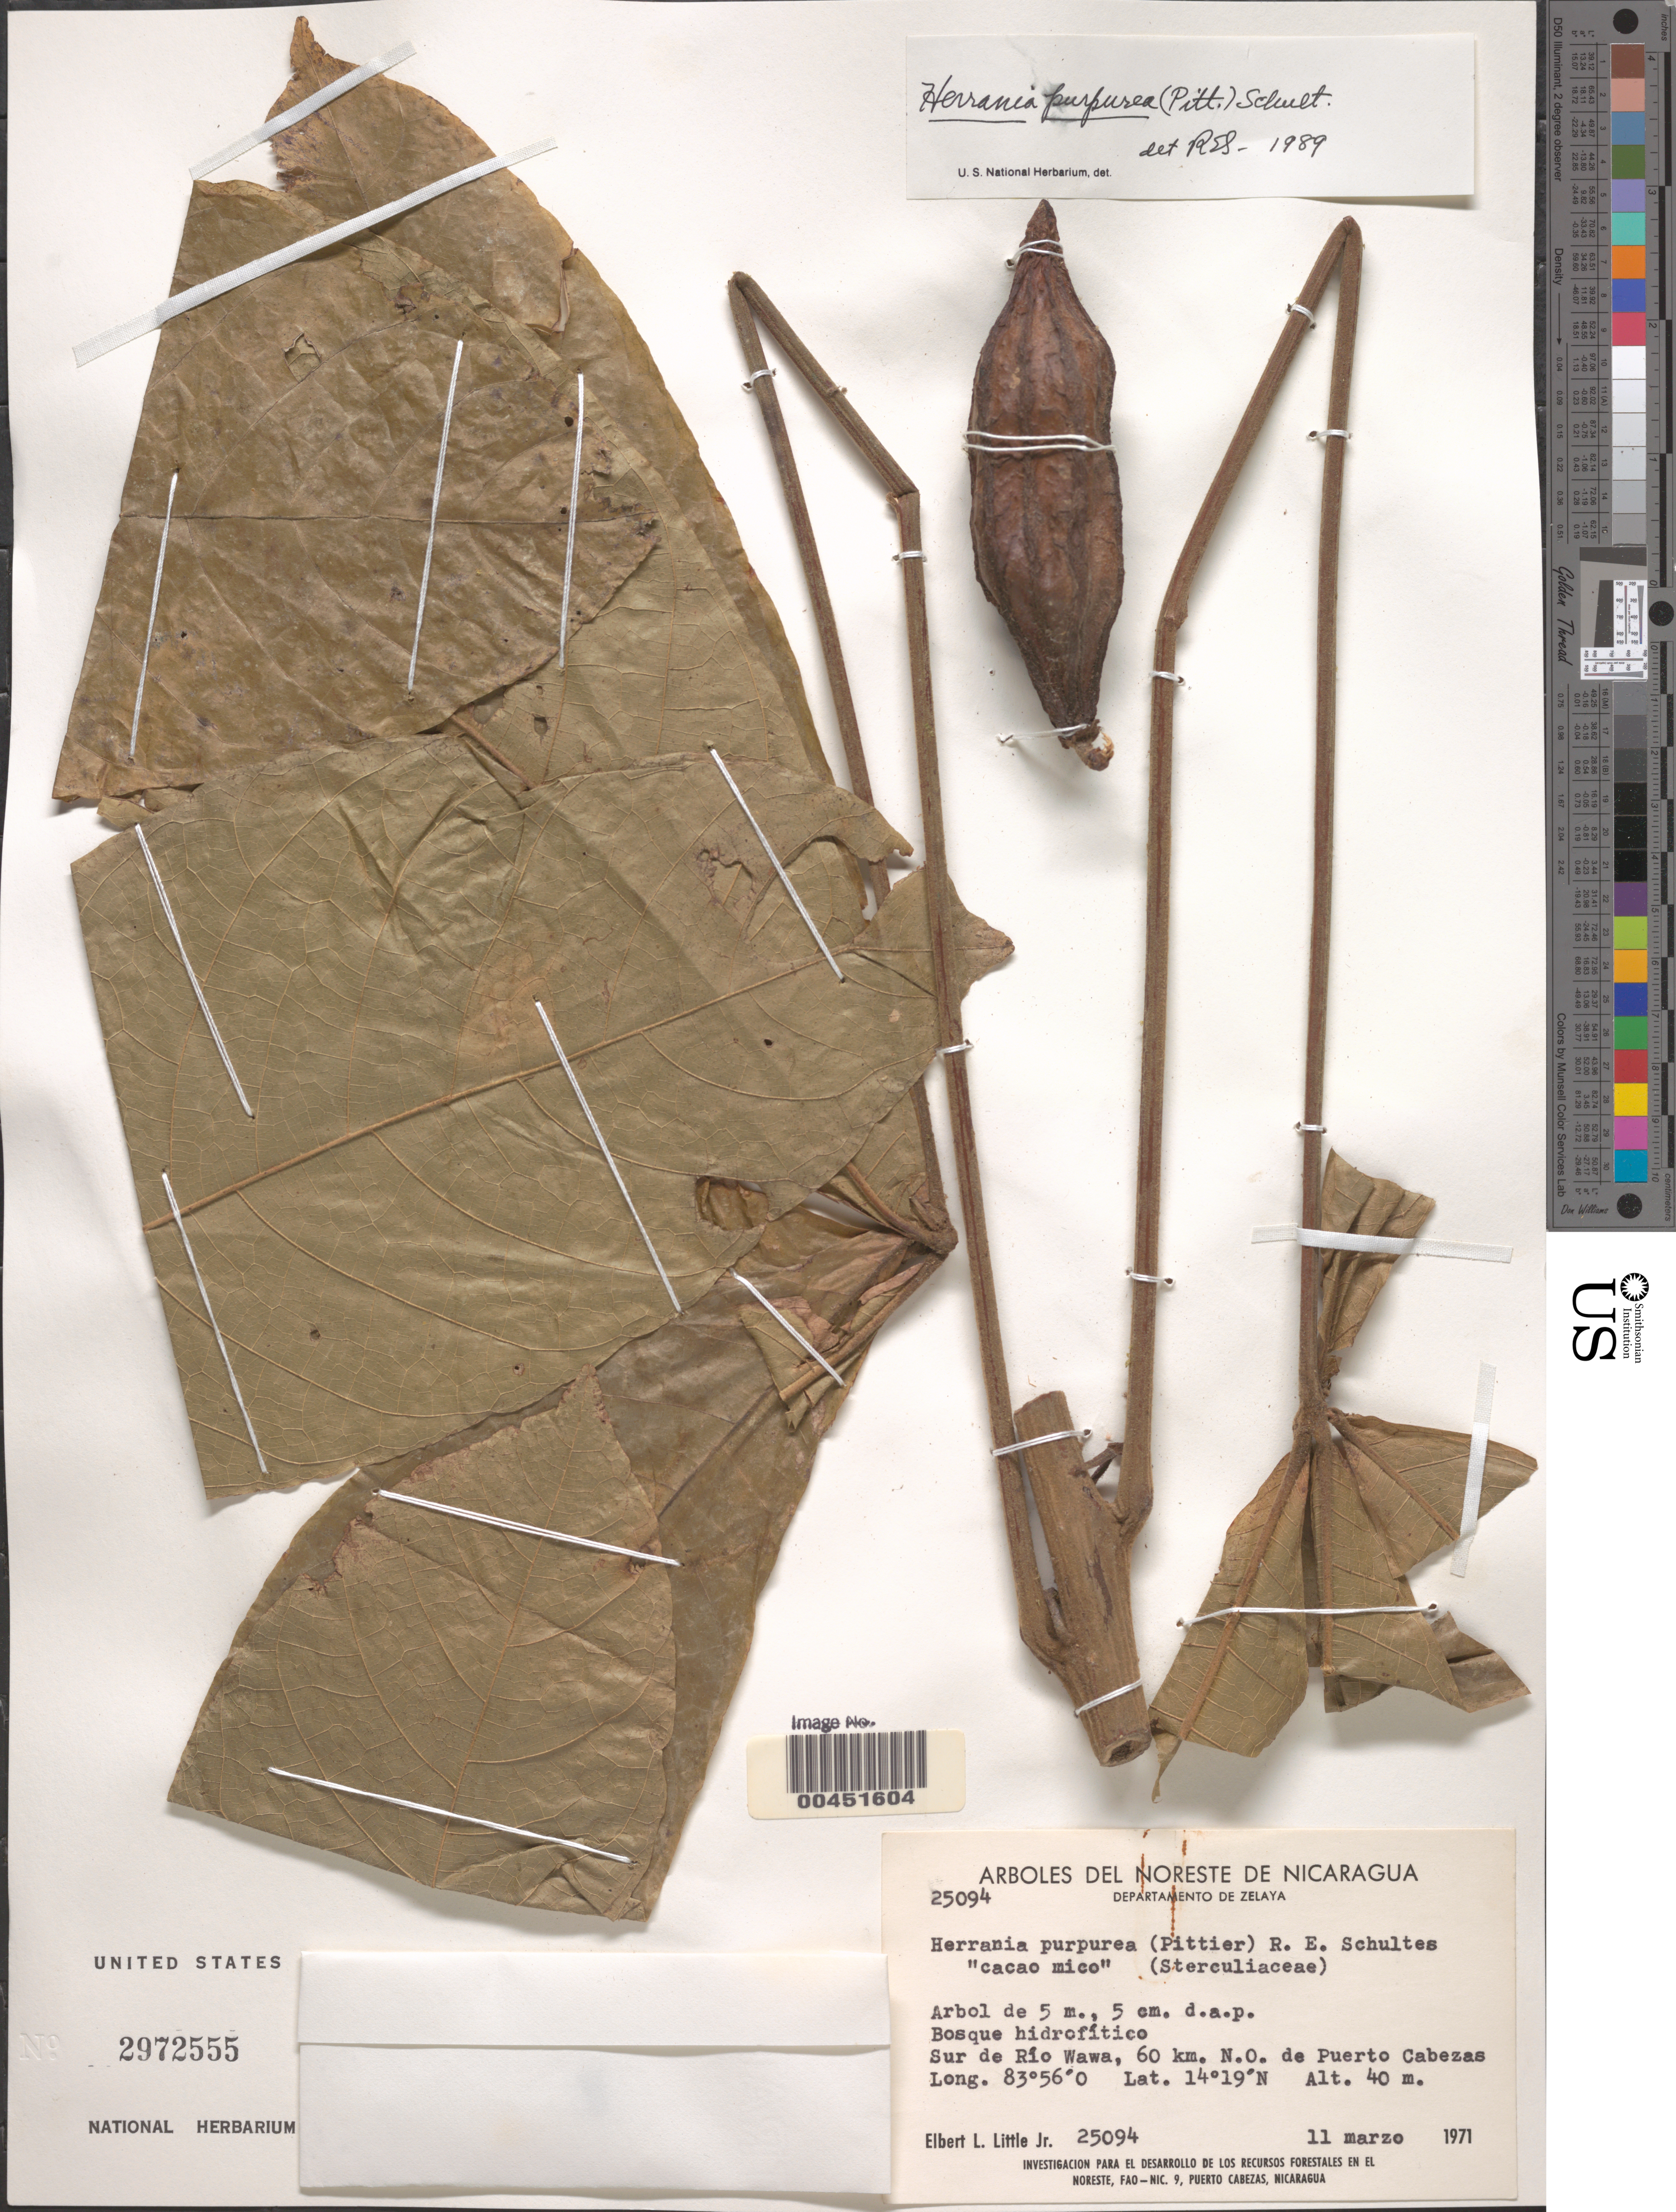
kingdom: Plantae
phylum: Tracheophyta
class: Magnoliopsida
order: Malvales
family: Malvaceae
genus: Theobroma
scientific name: Theobroma purpureum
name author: Pittier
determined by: Dorr, Laurence J., Curator (BOT), Smithsonian Institution - National Museum of Natural History (UNITED STATES)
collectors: E. L. Little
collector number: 25094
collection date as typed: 11 Mar 1971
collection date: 1971-03-11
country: Nicaragua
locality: Sur de Río Wawa, 60 km. N.O. de Puerto Cabezas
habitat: bosque hidrofítico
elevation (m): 40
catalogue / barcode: US 2972555